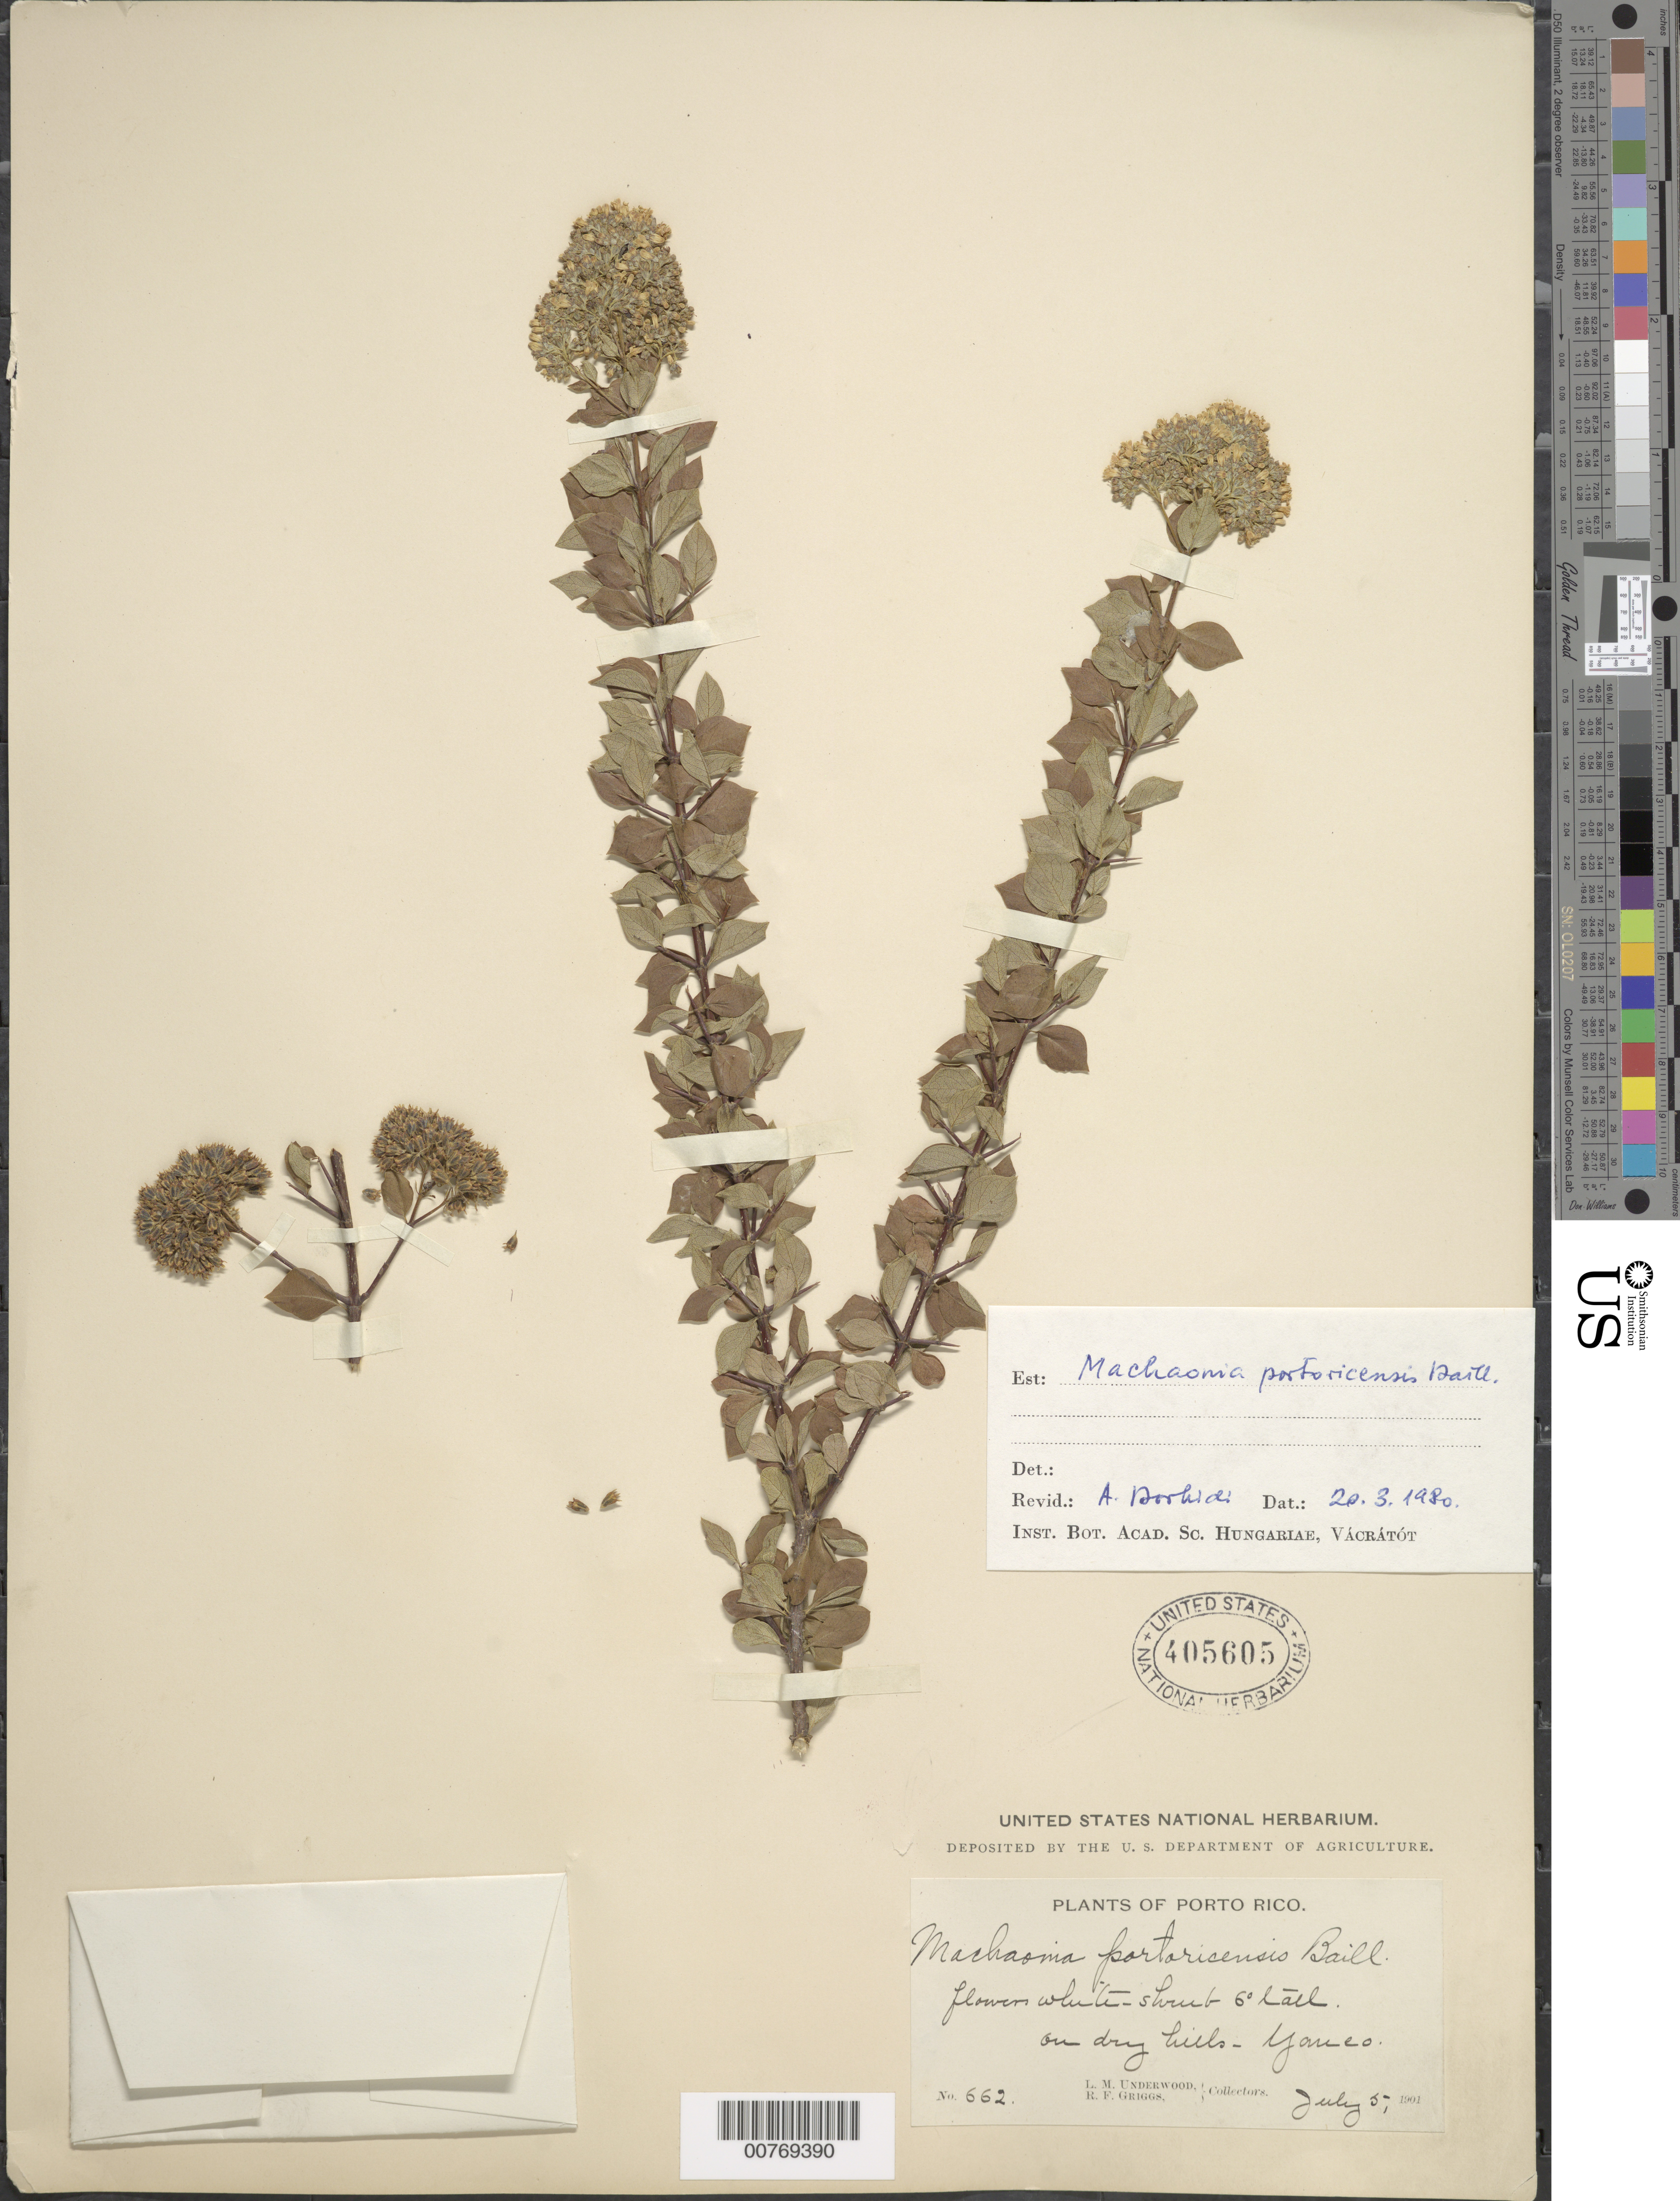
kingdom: Plantae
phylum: Tracheophyta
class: Magnoliopsida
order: Gentianales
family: Rubiaceae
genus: Machaonia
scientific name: Machaonia portoricensis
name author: Baill.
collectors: L. M. Underwood & R. F. Griggs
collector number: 662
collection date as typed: Jul 1901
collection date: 1901-07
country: Puerto Rico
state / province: Yauco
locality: On dry hills - Yauco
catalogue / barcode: US 405605